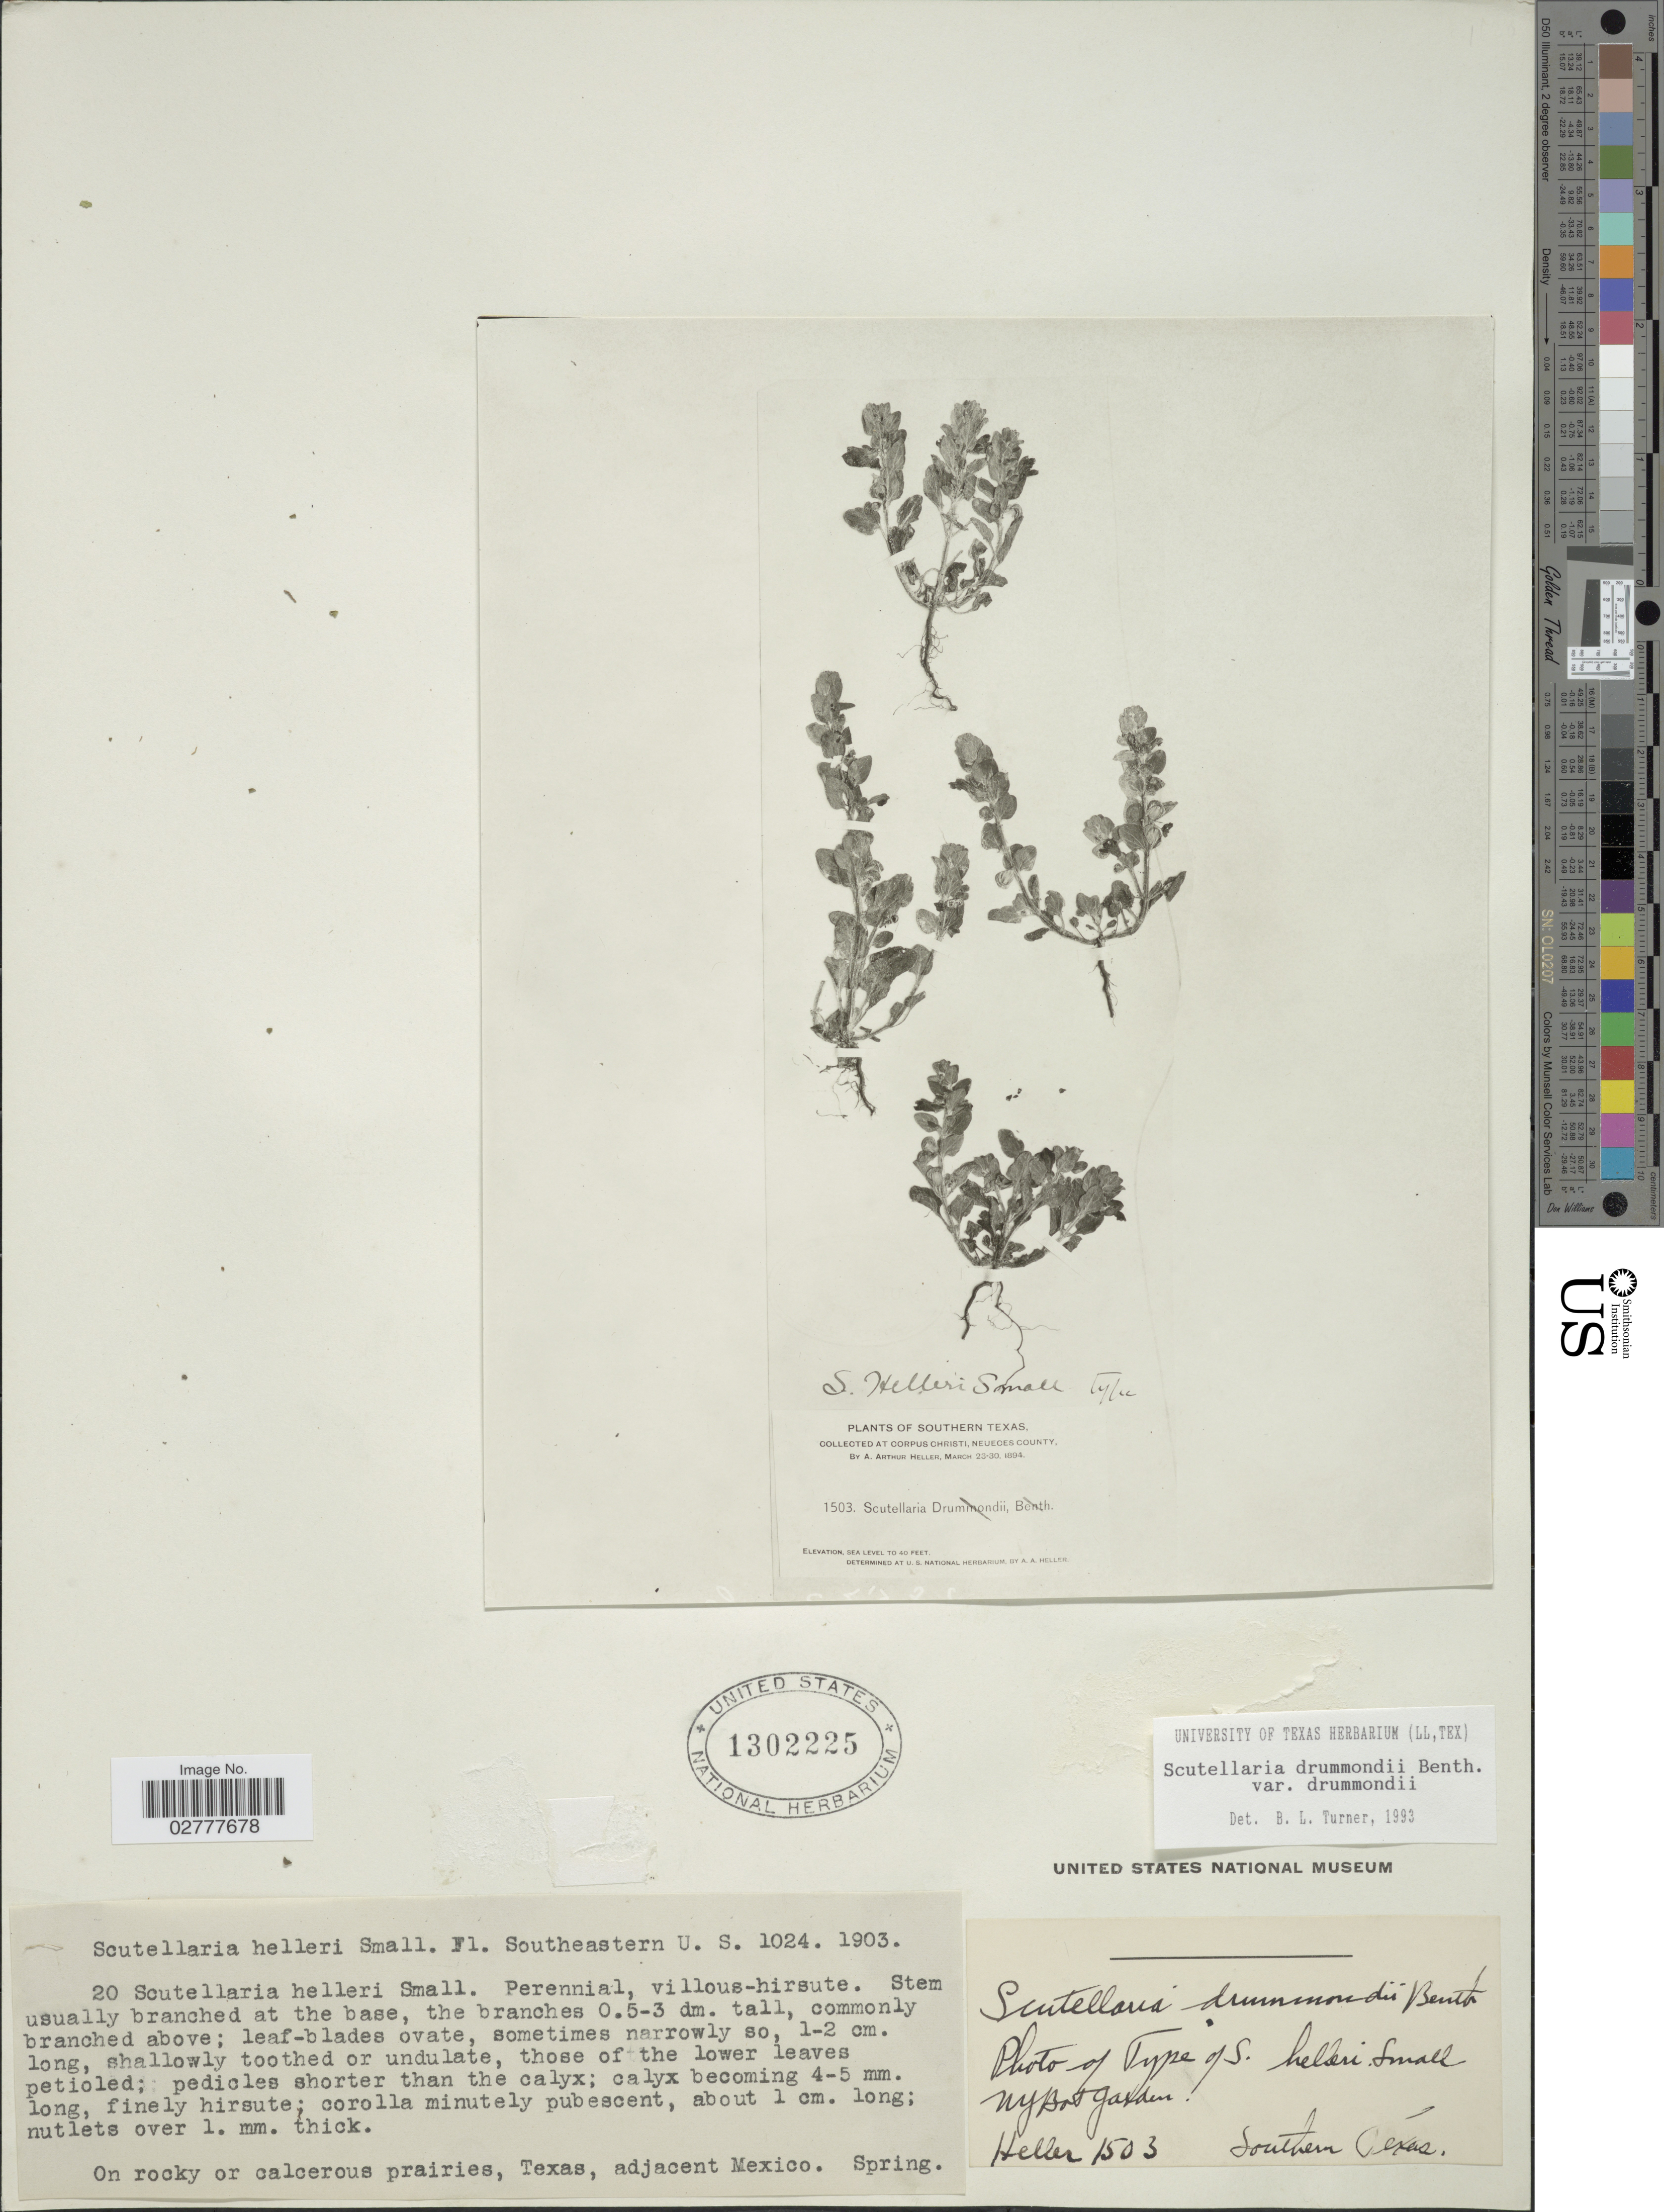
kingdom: Plantae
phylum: Tracheophyta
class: Magnoliopsida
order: Lamiales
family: Lamiaceae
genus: Scutellaria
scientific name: Scutellaria drummondii var. drummondii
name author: Benth.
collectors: A. A. Heller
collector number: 1503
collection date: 1894-03-23/1894-03-30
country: United States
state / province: Texas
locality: On rocky or calcerous prairies, Texas, adjacent Mexico, Spring, Southern Texas, Corpus Christi, Neueces County.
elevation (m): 0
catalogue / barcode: US 130225